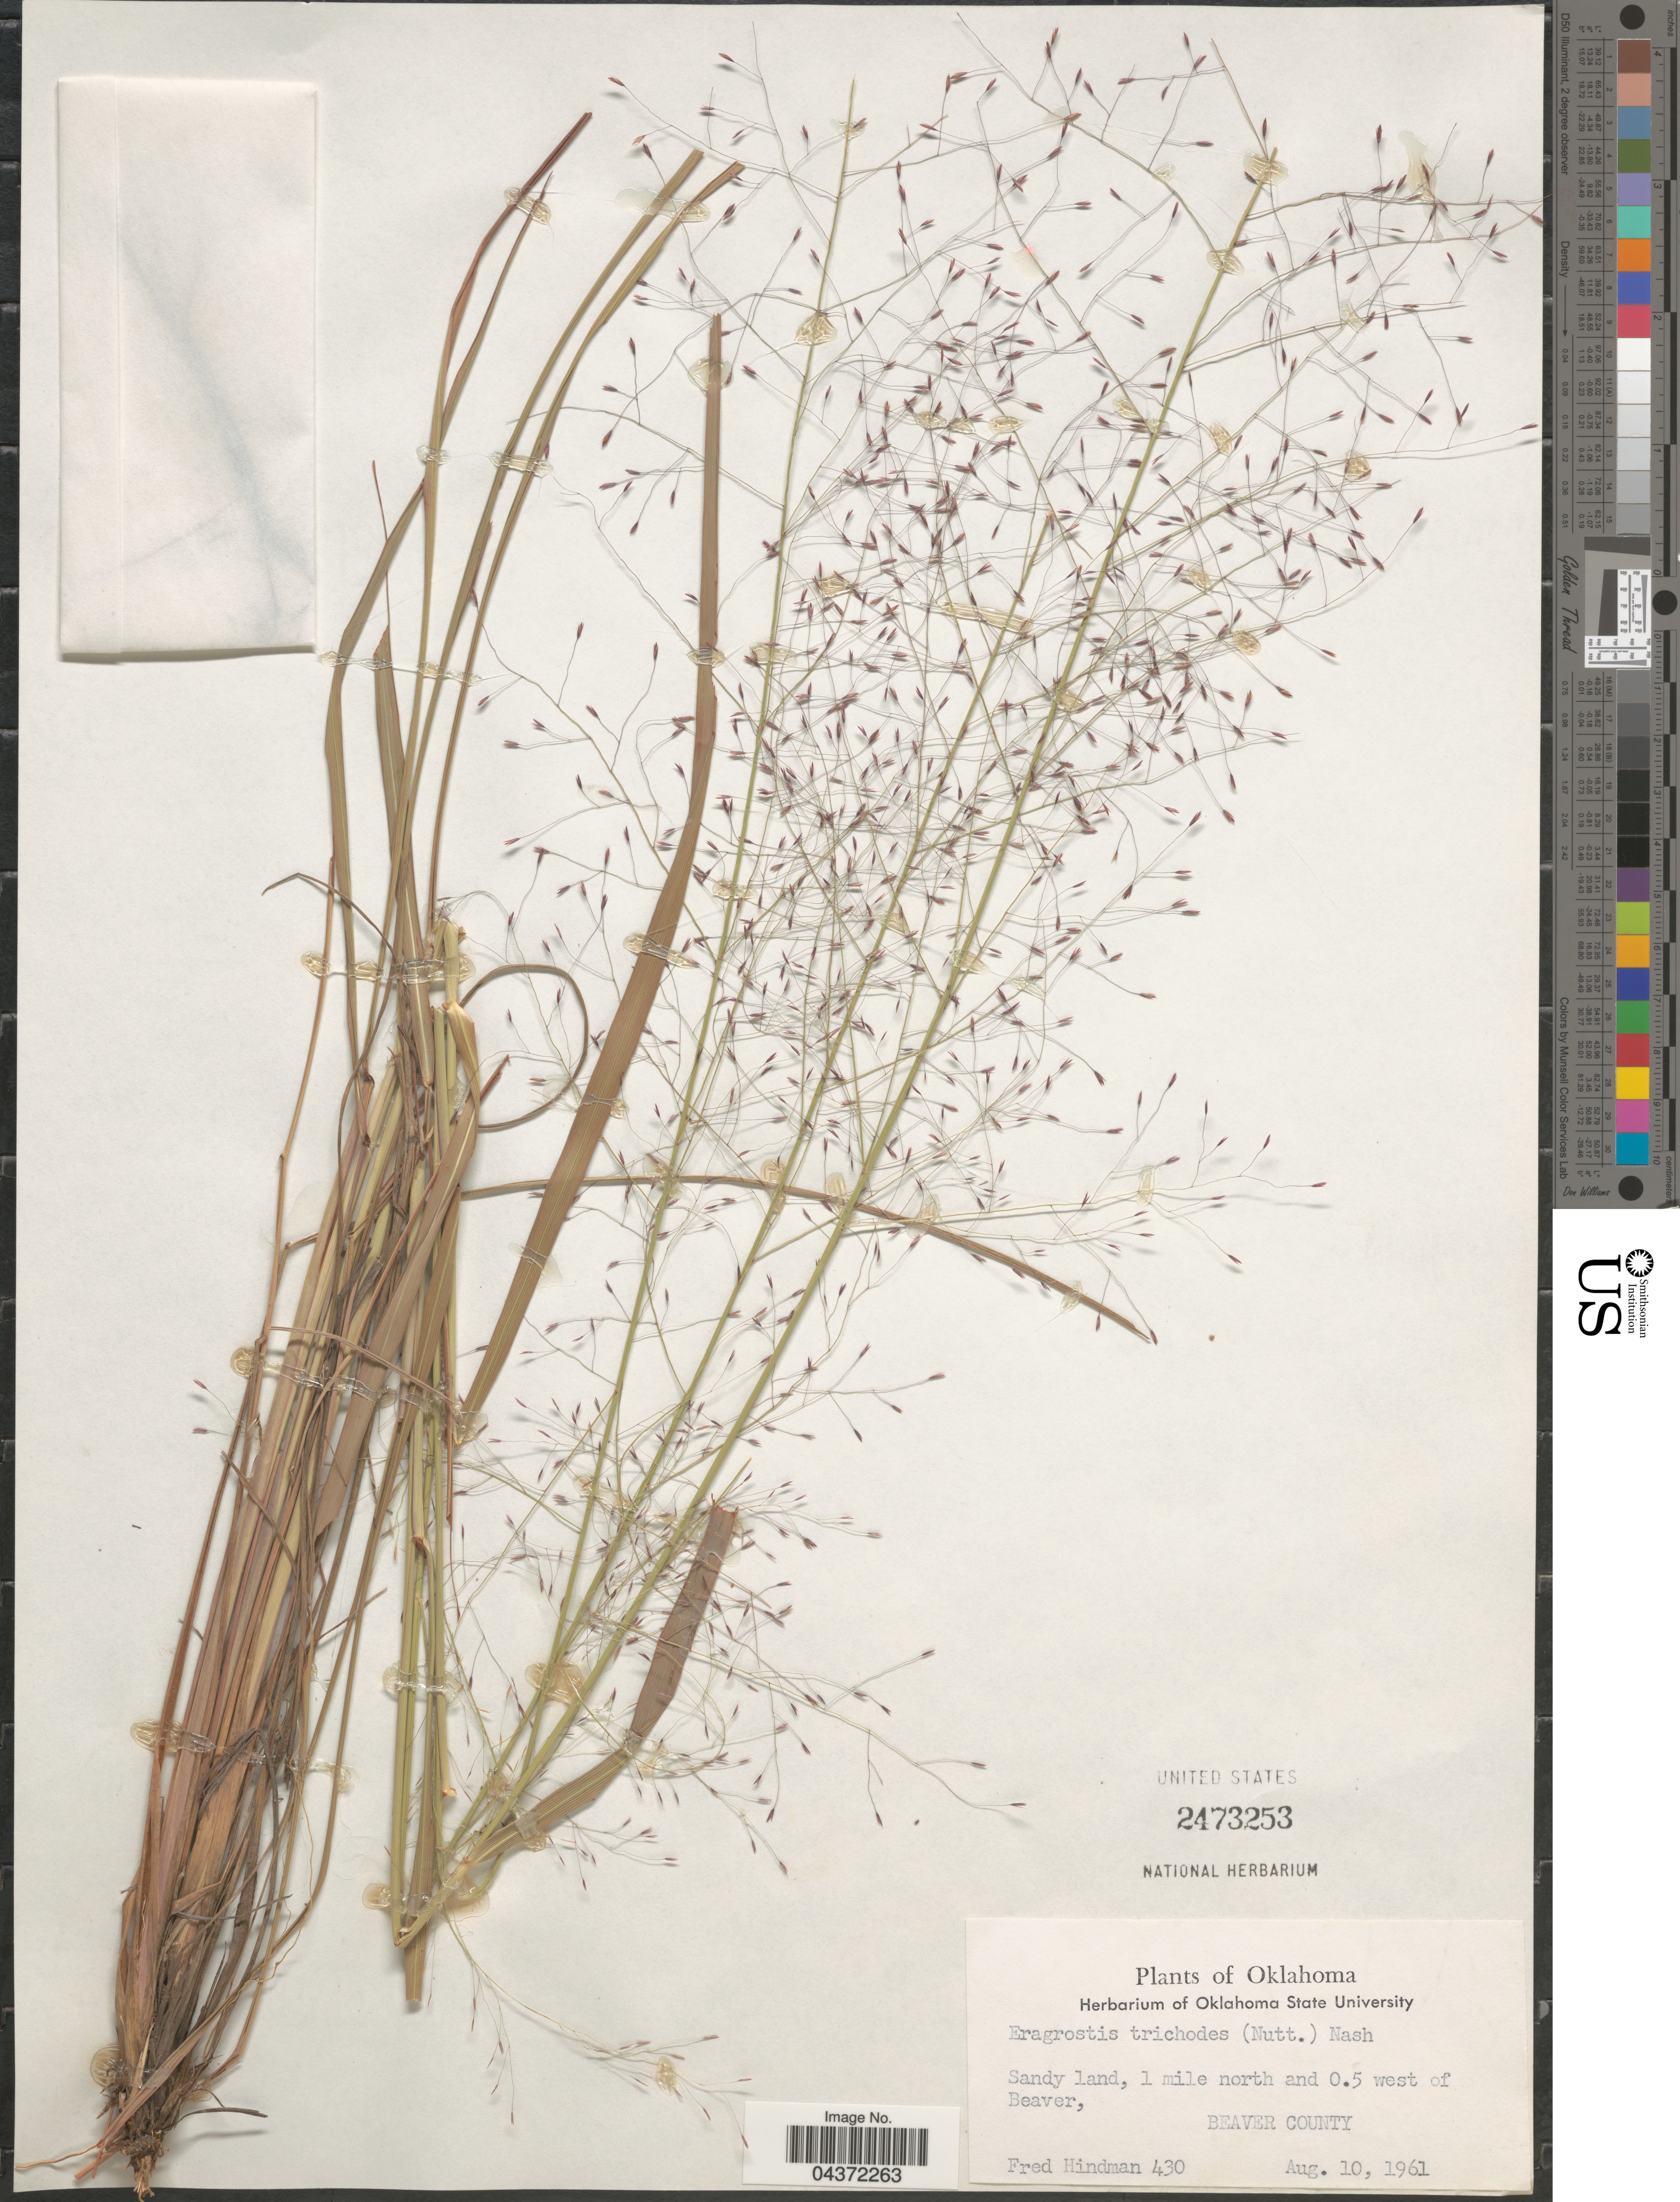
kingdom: Plantae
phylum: Tracheophyta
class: Liliopsida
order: Poales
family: Poaceae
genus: Eragrostis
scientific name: Eragrostis trichodes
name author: (Nutt.) Alph. Wood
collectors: F. Hindman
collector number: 430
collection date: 1961-08-10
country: United States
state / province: Oklahoma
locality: Sandy land, 1 mile north and 0.5 west of Beaver, Beaver County.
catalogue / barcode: US 2473253